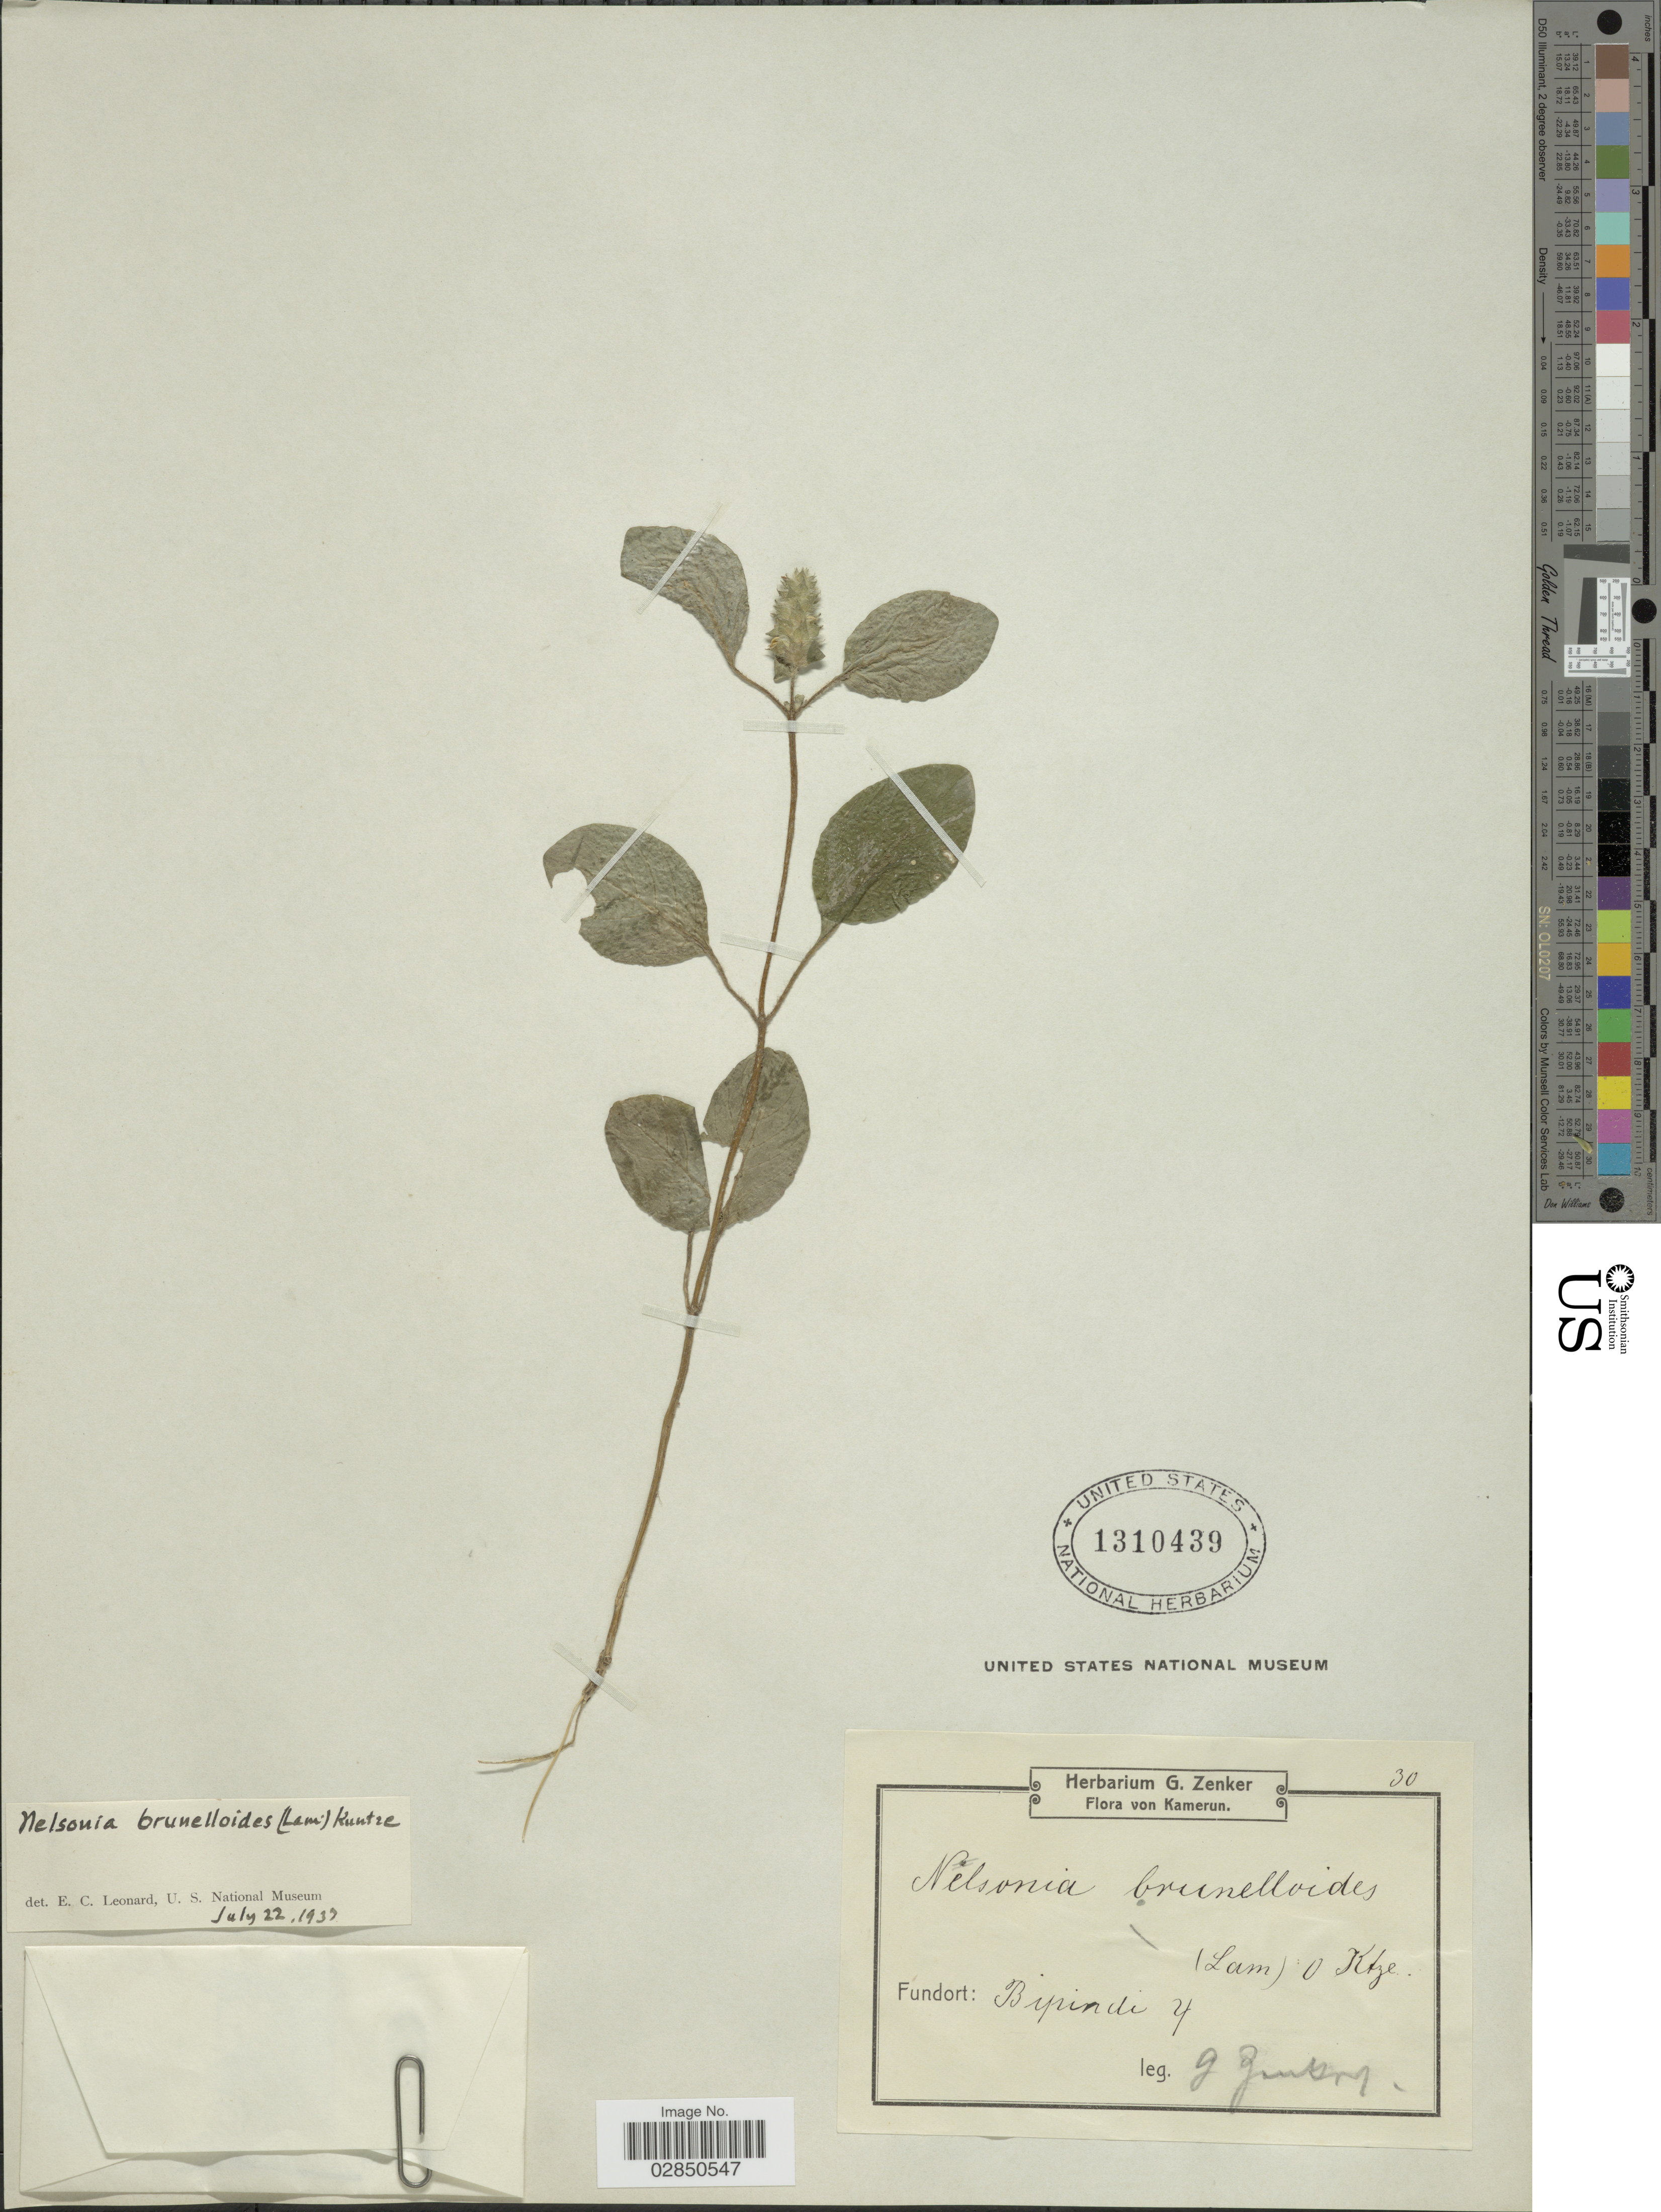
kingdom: Plantae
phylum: Tracheophyta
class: Magnoliopsida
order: Lamiales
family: Acanthaceae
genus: Nelsonia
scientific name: Nelsonia canescens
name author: (Lam.) Spreng.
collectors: G. A. Zenker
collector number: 30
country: Cameroon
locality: Bipindi, Fundort: Bipindi 4. Kamerun.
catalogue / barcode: US 1310439